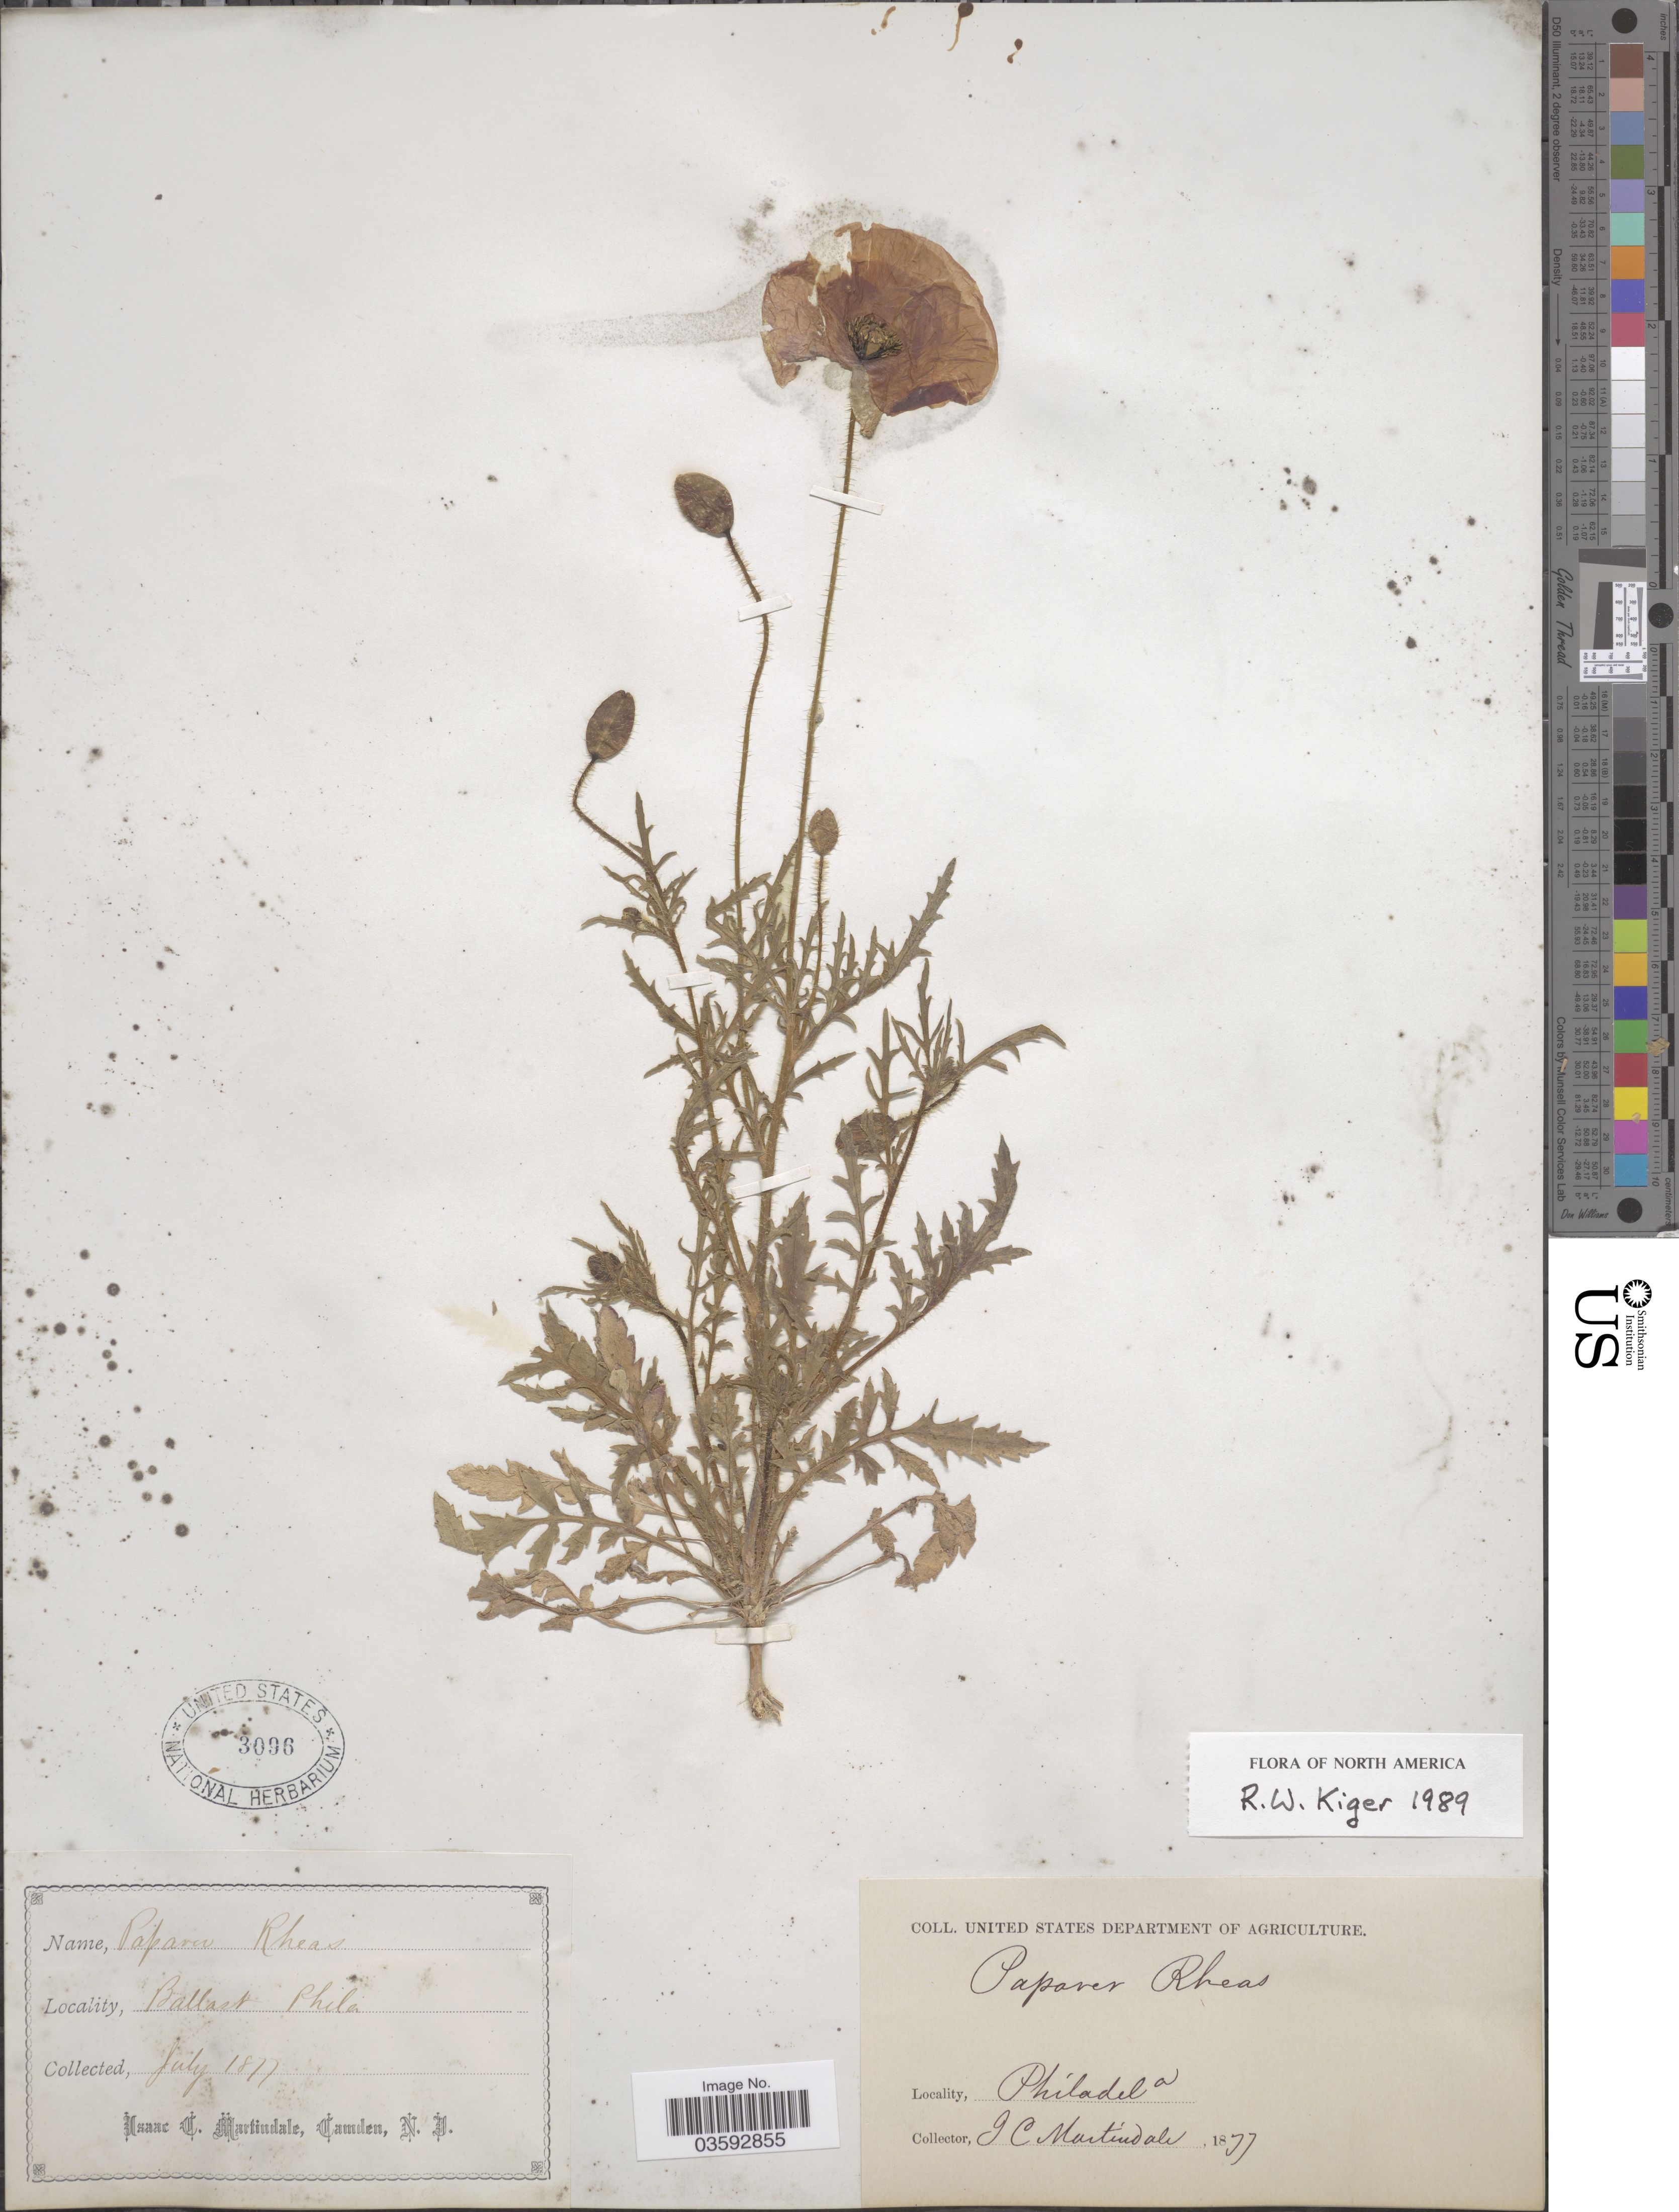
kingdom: Plantae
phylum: Tracheophyta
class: Magnoliopsida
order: Ranunculales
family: Papaveraceae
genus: Papaver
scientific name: Papaver rhoeas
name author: L.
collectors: I. C. Martindale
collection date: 1877-07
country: United States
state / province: New Jersey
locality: Ballast Philadela.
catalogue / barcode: US 3096